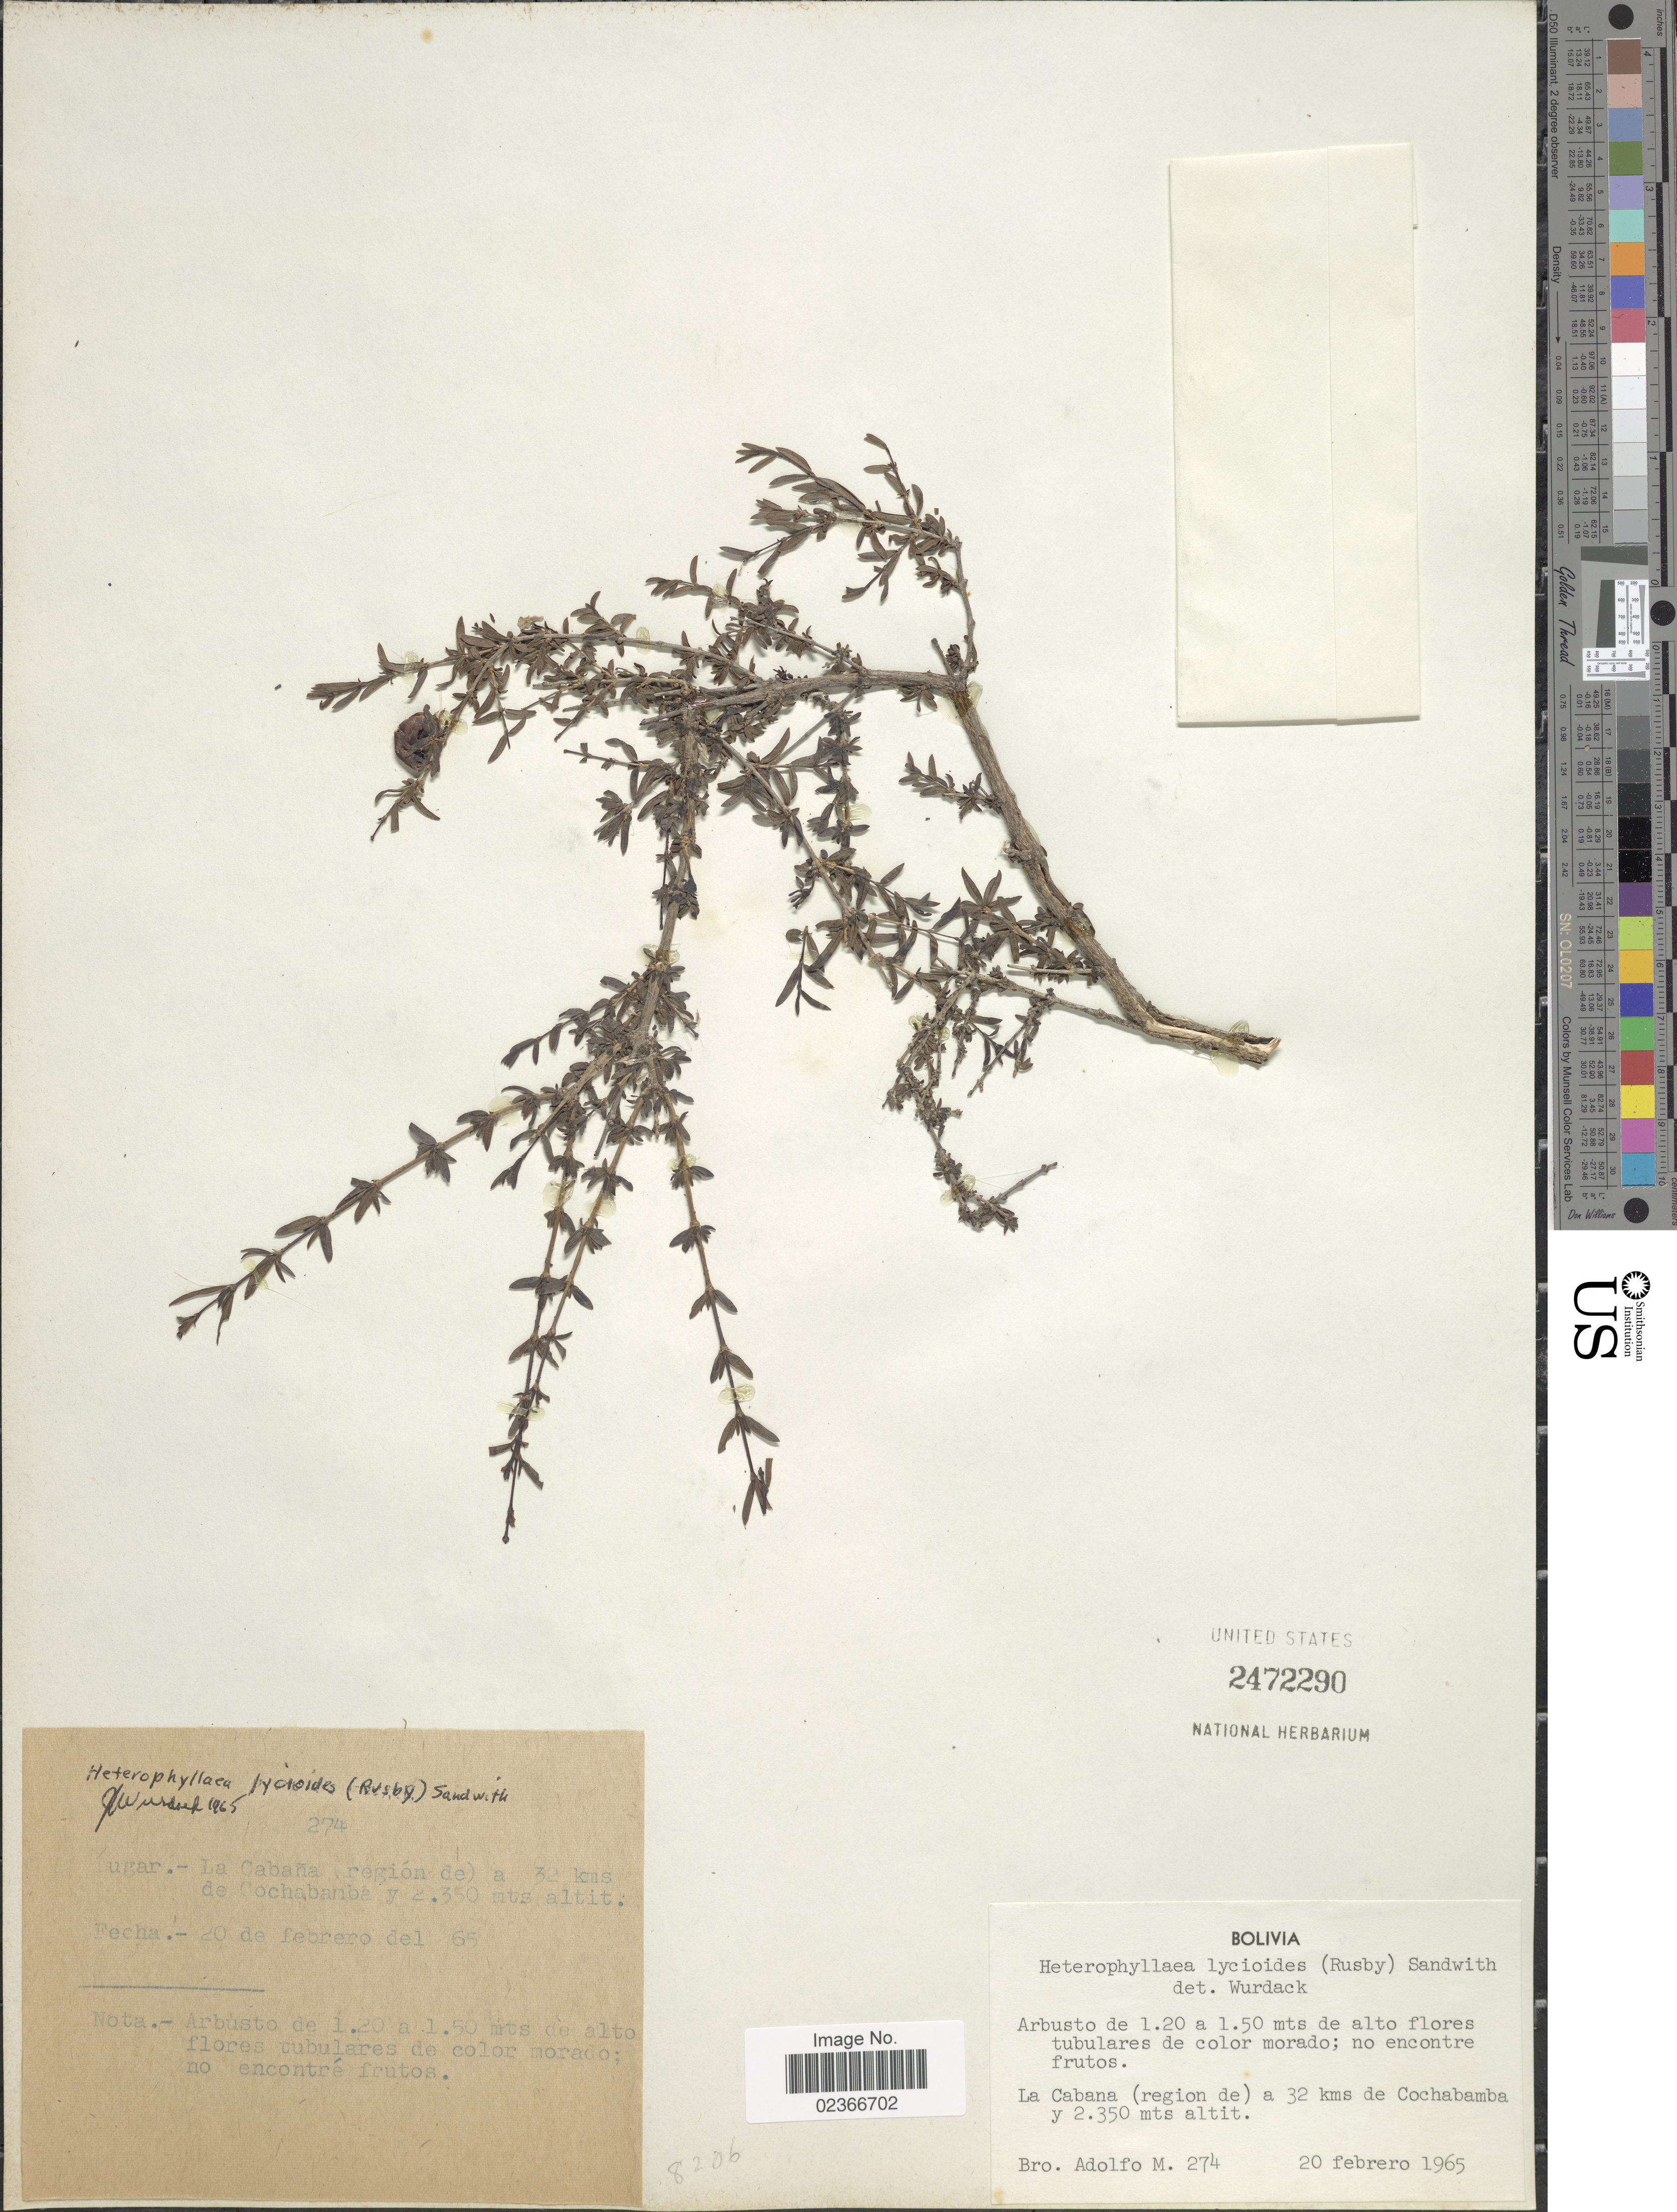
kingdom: Plantae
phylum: Tracheophyta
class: Magnoliopsida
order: Gentianales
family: Rubiaceae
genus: Heterophyllaea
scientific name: Heterophyllaea lycioides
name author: (Rusby) Sandwith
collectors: Bro. Adolfo M.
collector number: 274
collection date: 1965-02-20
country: Bolivia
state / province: Cochabamba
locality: La Cabana (region de) a 32 kms de Cochabamba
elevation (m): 2350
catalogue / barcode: US 2472290